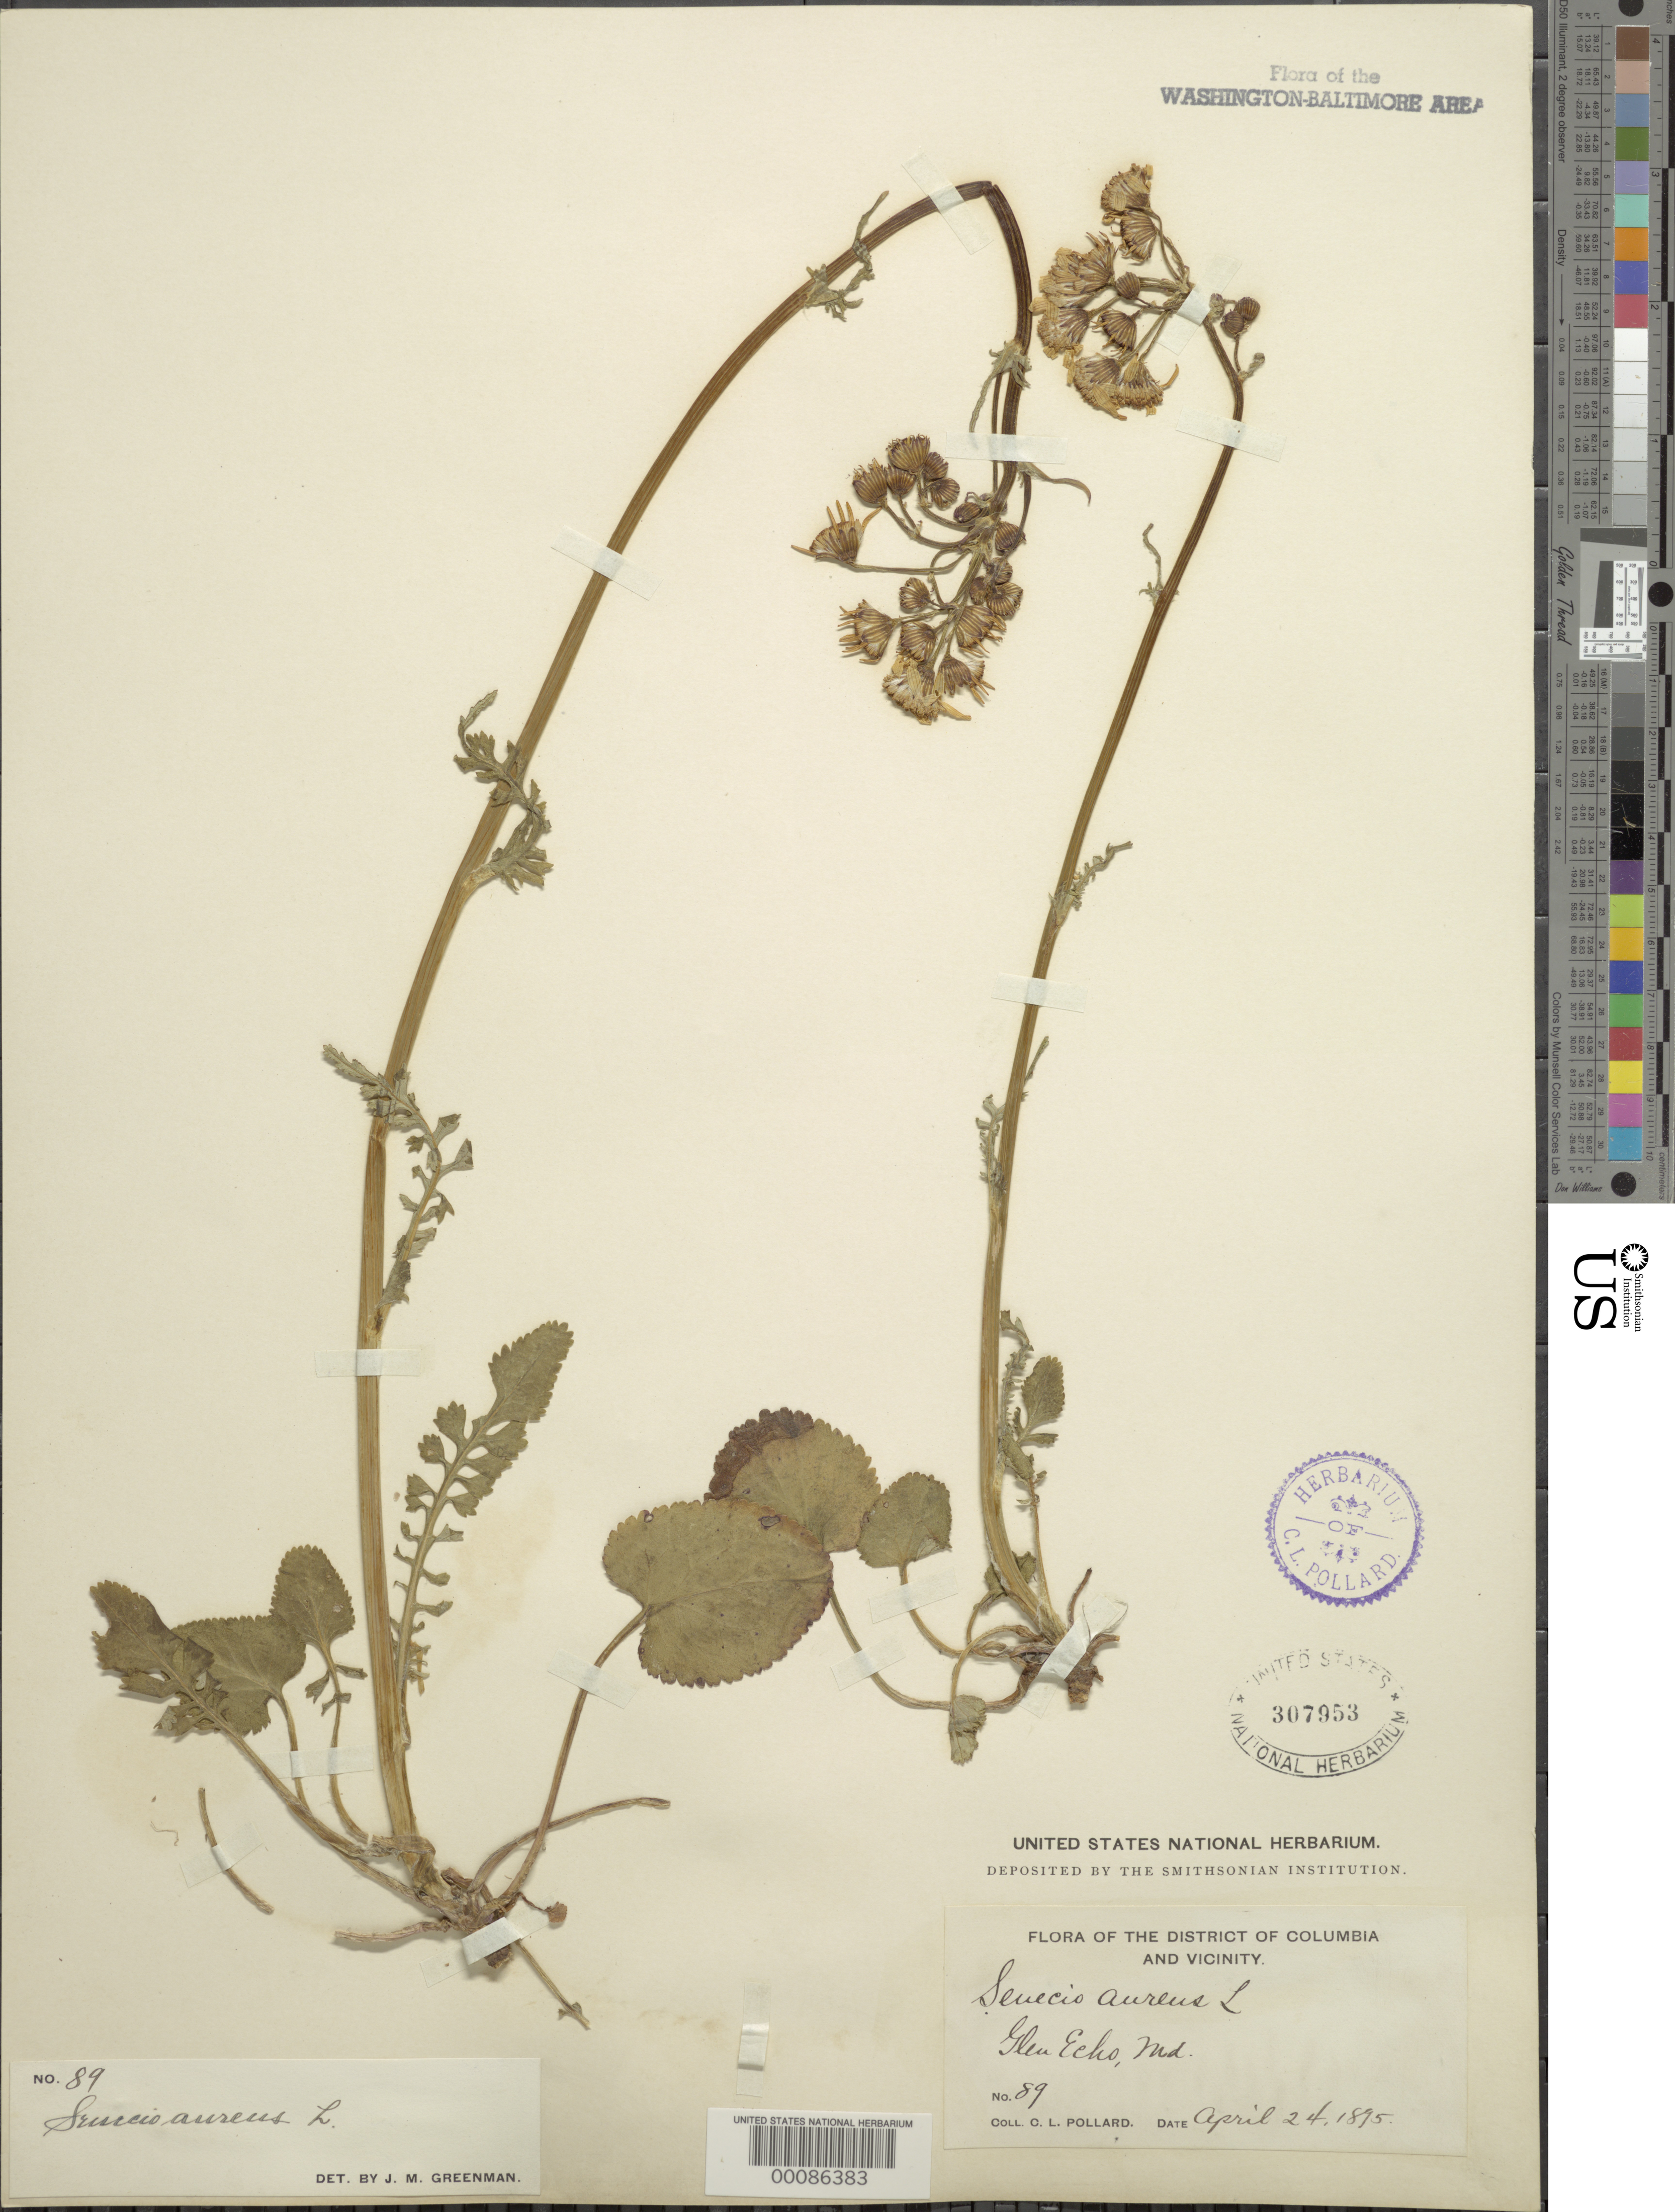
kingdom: Plantae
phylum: Tracheophyta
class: Magnoliopsida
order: Asterales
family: Asteraceae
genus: Packera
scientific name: Packera aurea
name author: (L.) Á. Löve & D. Löve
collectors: C. L. Pollard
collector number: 89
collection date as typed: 24 Apr 1895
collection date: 1895-04-24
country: United States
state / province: Maryland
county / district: Montgomery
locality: Glen Echo Region C. & O. Canal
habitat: Woods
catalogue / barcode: US 307953